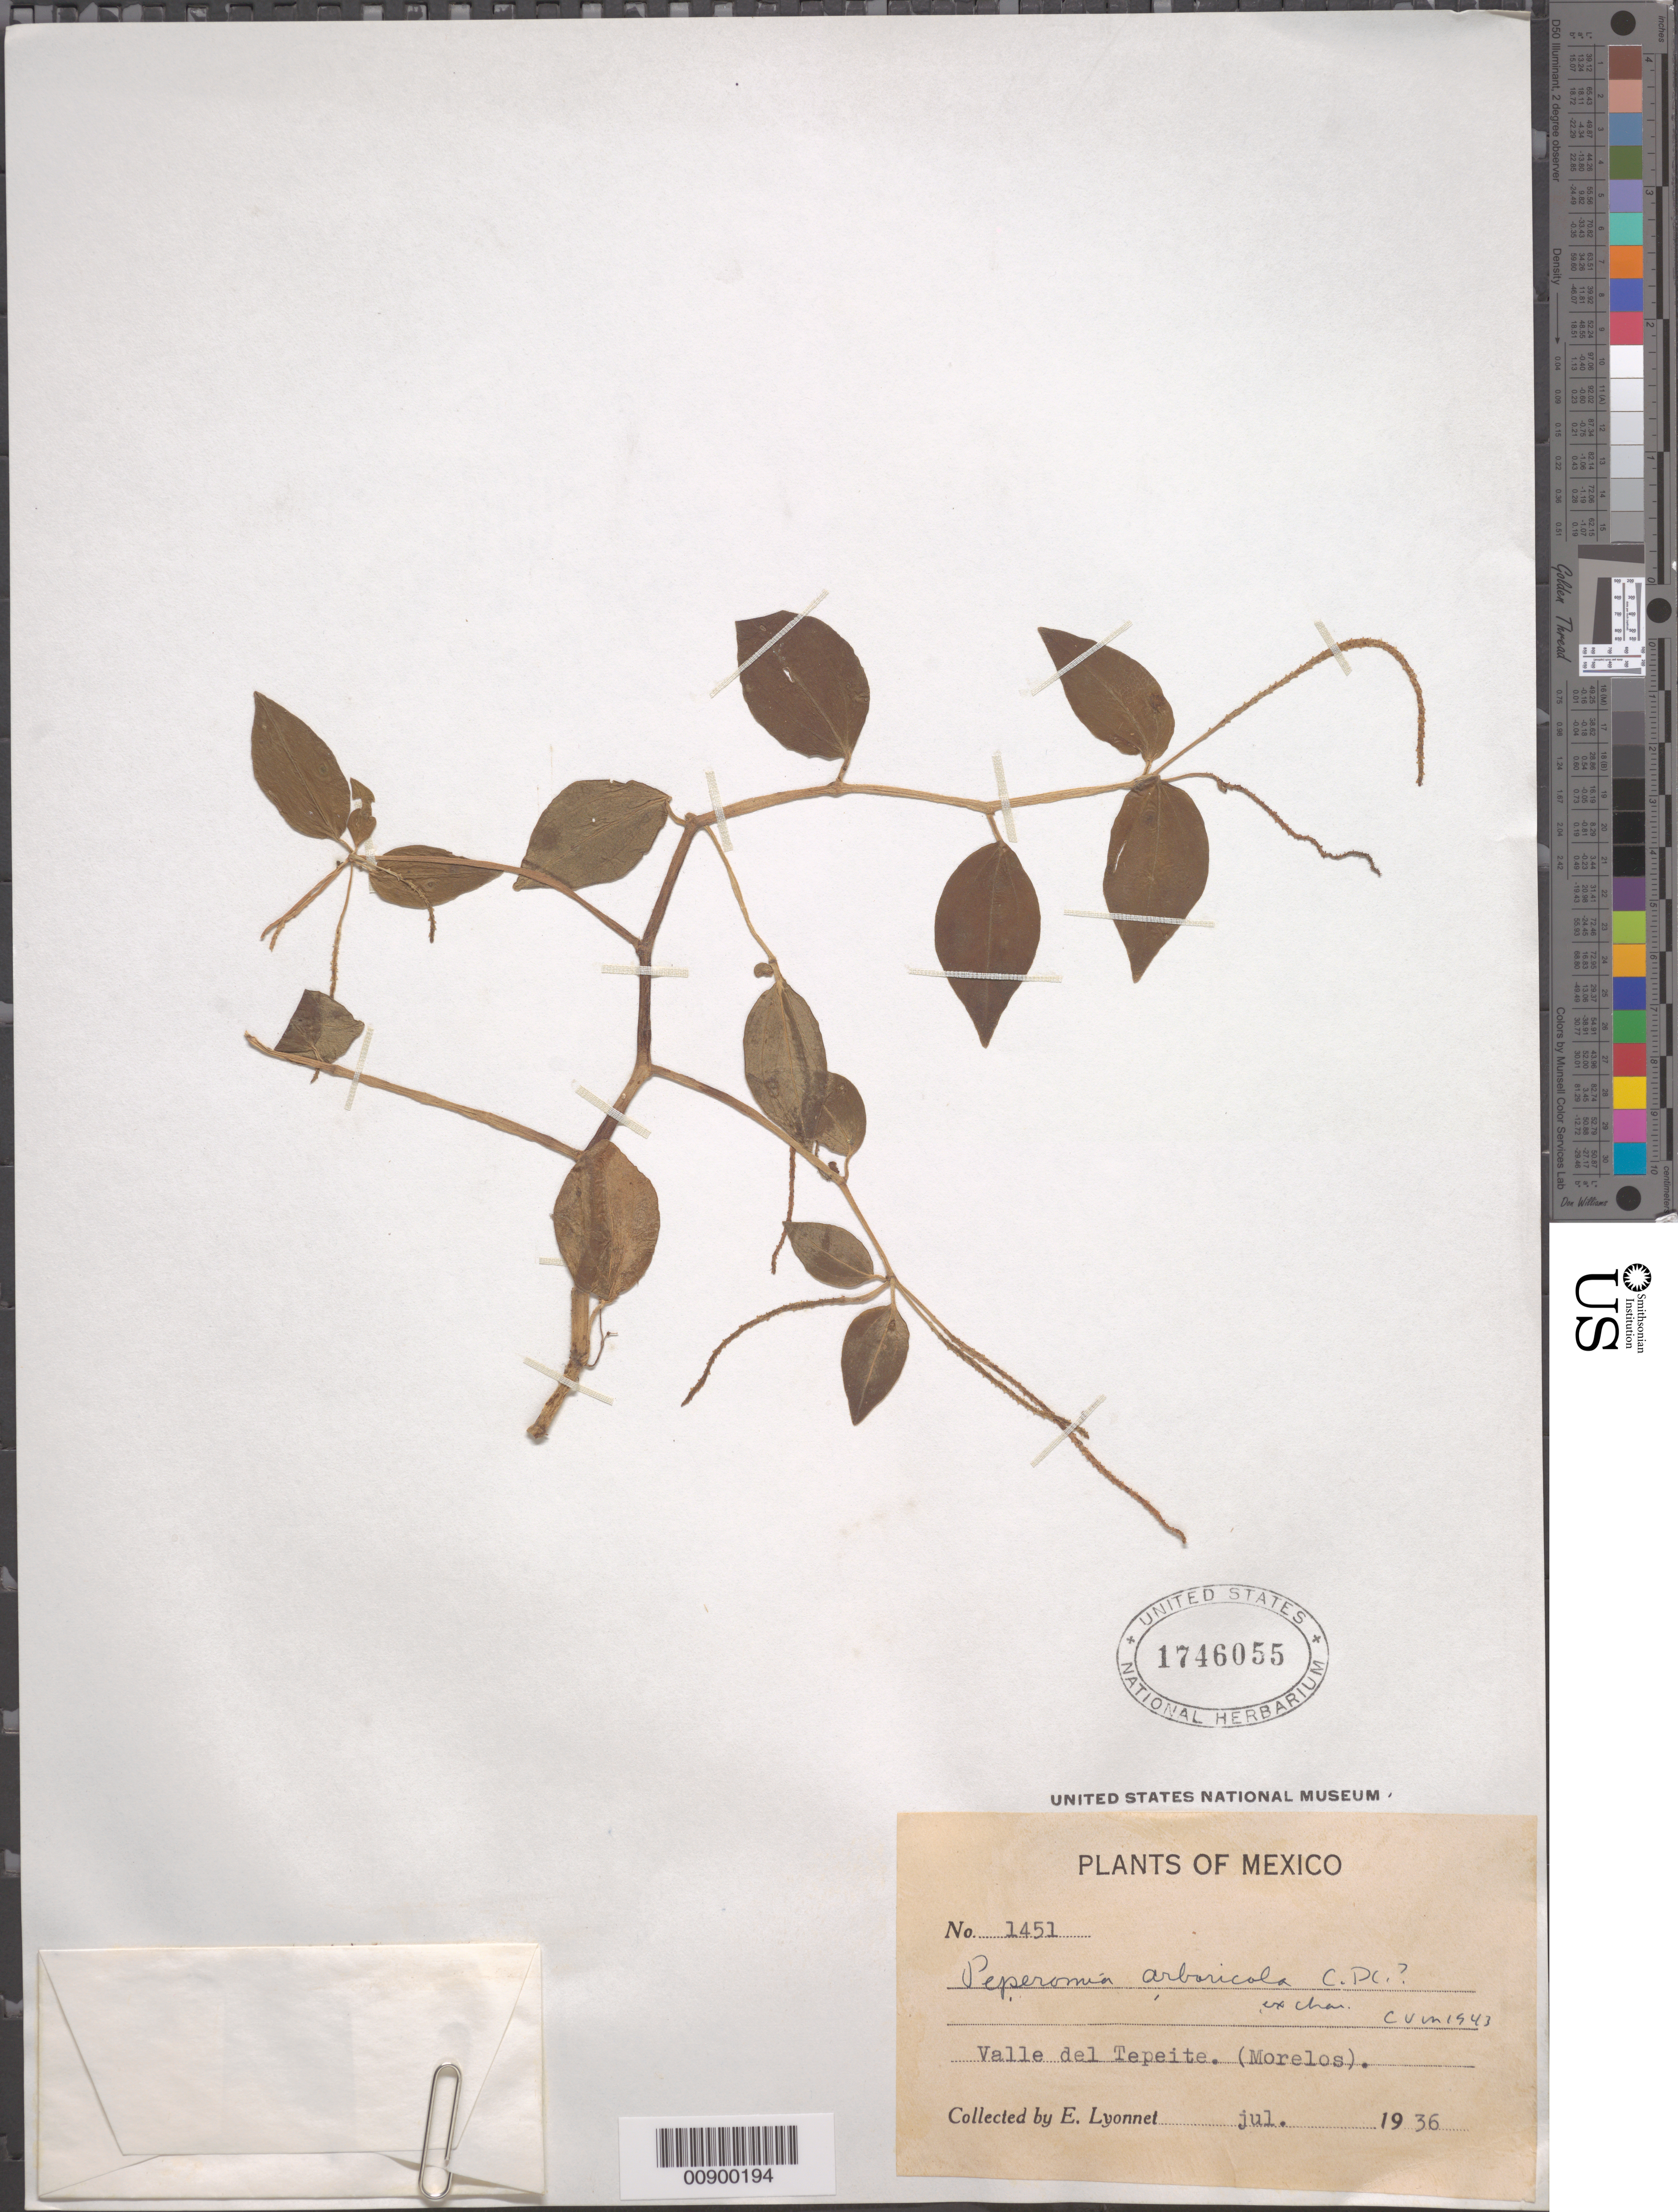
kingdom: Plantae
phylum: Tracheophyta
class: Magnoliopsida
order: Piperales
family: Piperaceae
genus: Peperomia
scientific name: Peperomia arboricola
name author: C. DC.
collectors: Bro. E. Lyonnet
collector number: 1451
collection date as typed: Jul 1936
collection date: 1936-07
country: Mexico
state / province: Morelos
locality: Valle del Tepeite (Morelos).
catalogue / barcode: US 1746055